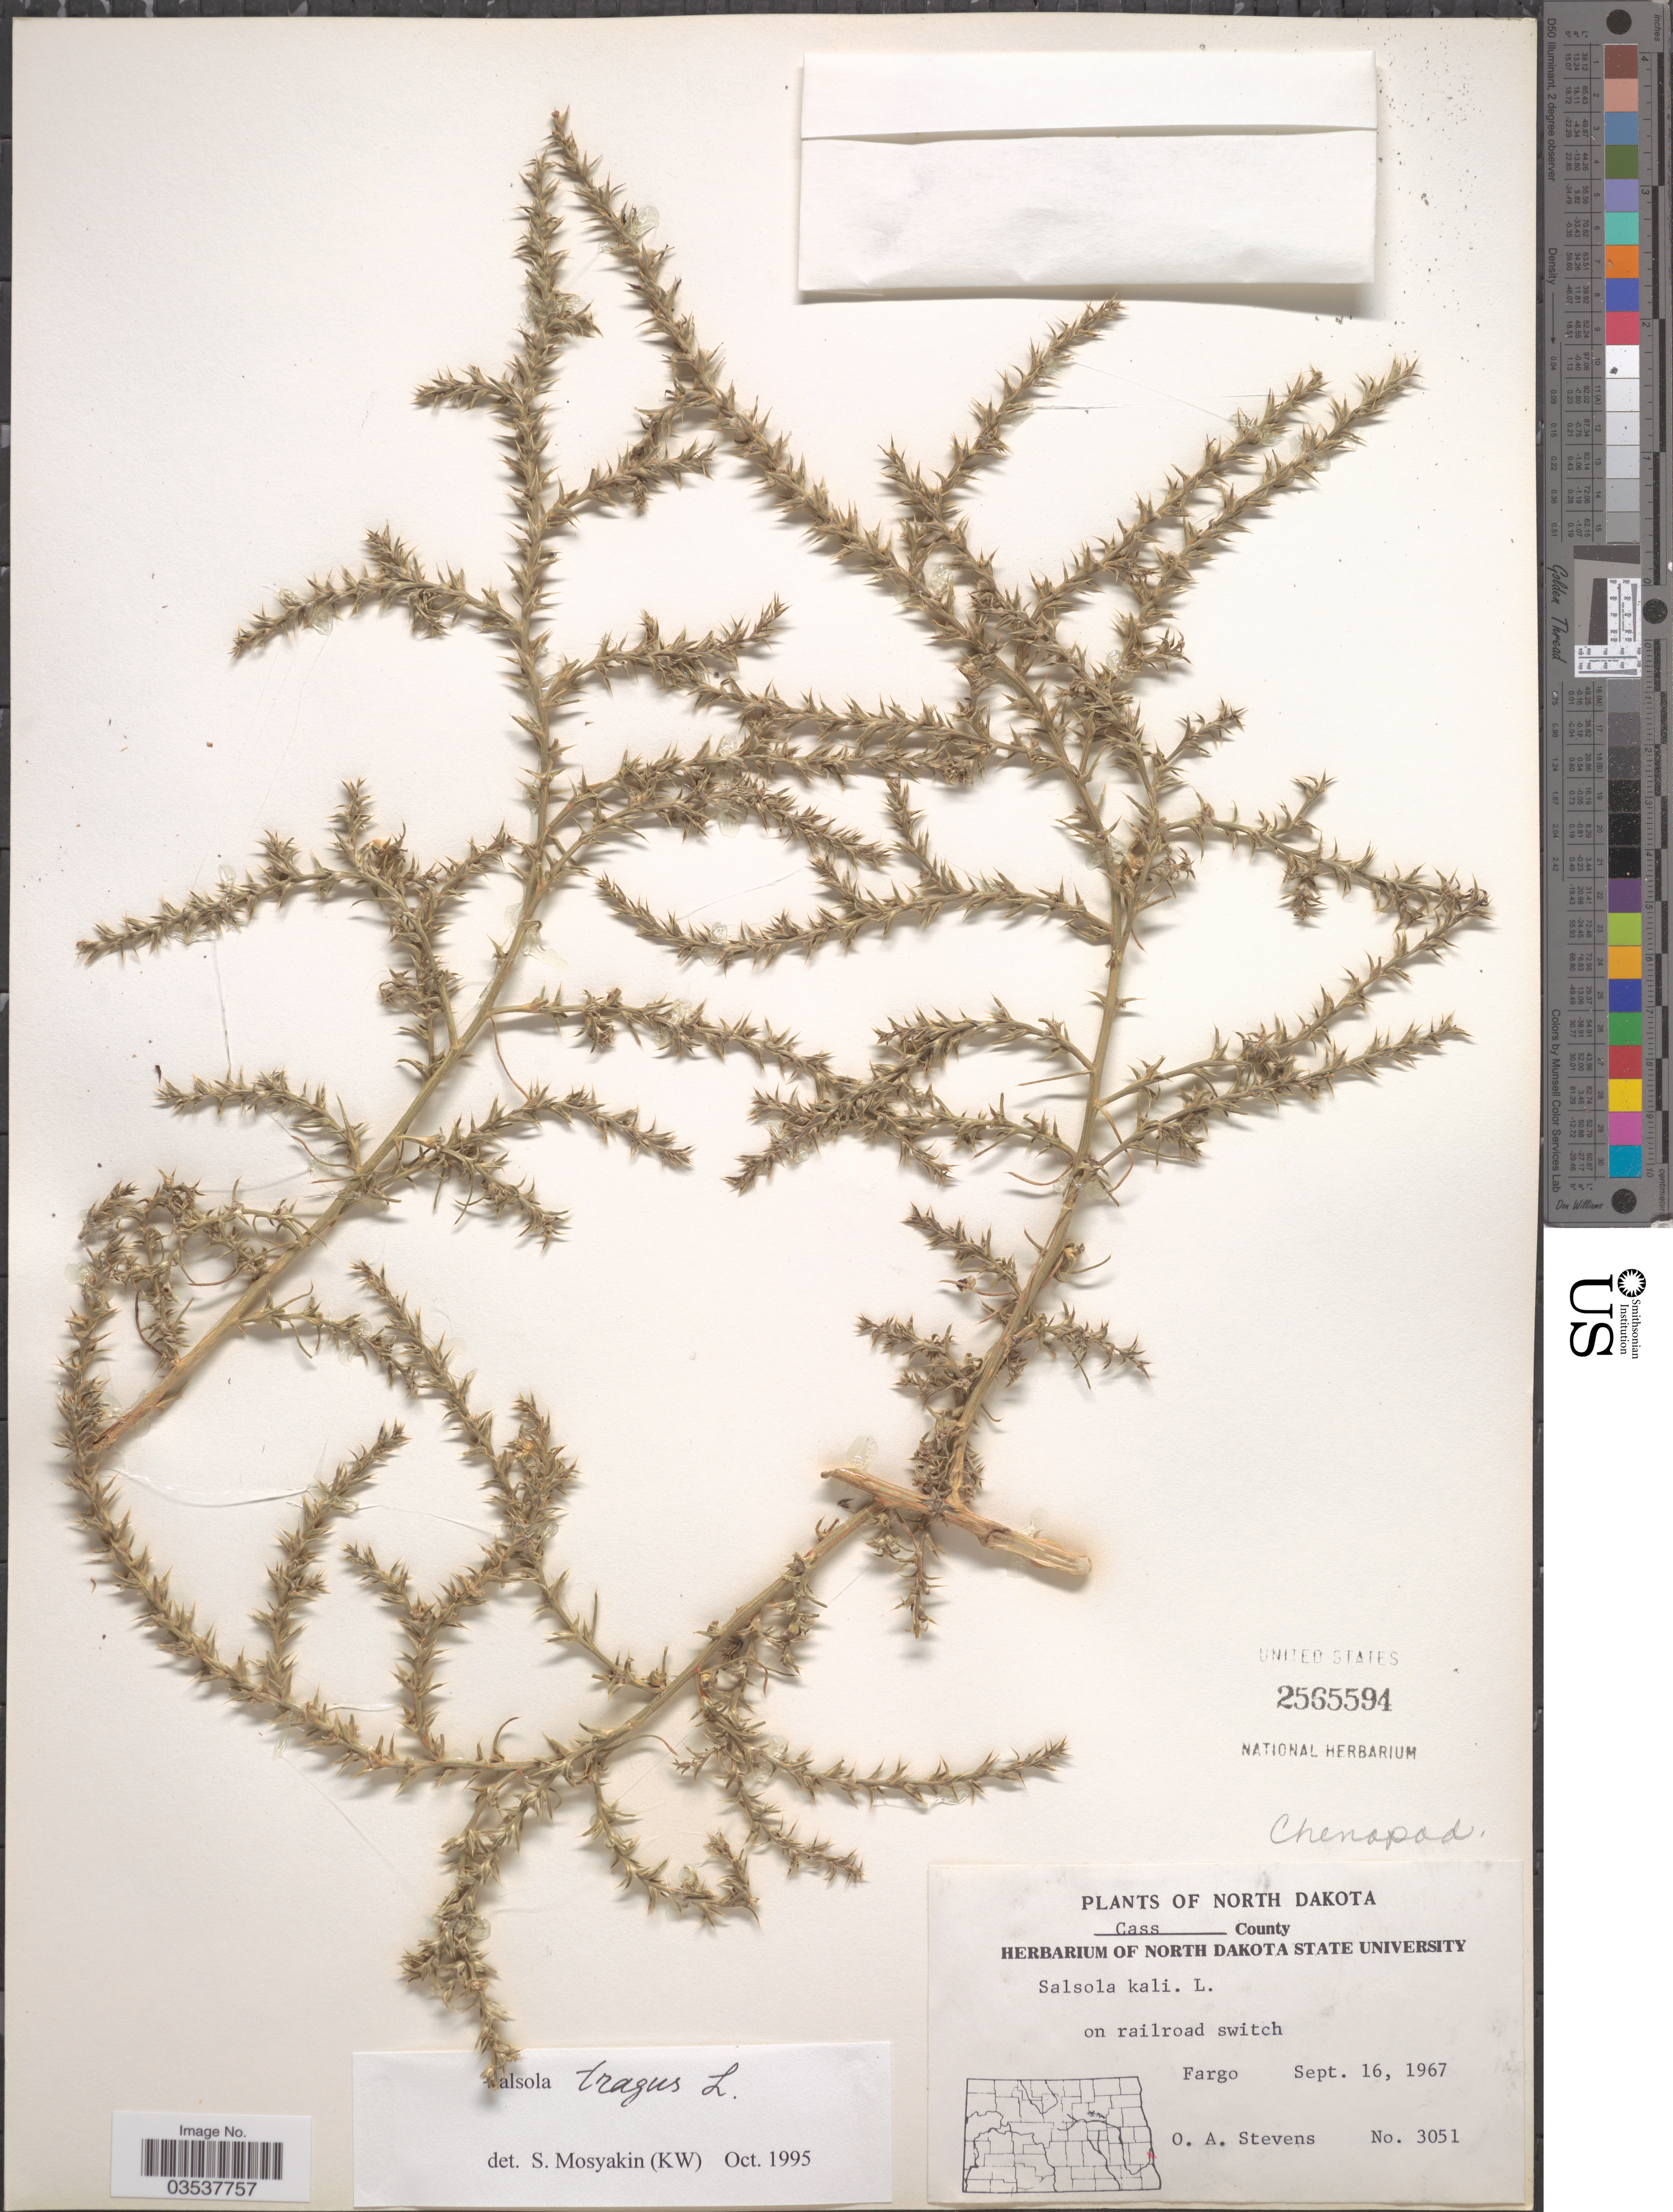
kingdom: Plantae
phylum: Tracheophyta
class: Magnoliopsida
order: Caryophyllales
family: Amaranthaceae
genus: Salsola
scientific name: Salsola kali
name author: L.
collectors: O. A. Stevens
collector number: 3051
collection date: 1967-09-16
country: United States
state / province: North Dakota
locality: Cass County. On railroad switch. Fargo.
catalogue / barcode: US 2565594